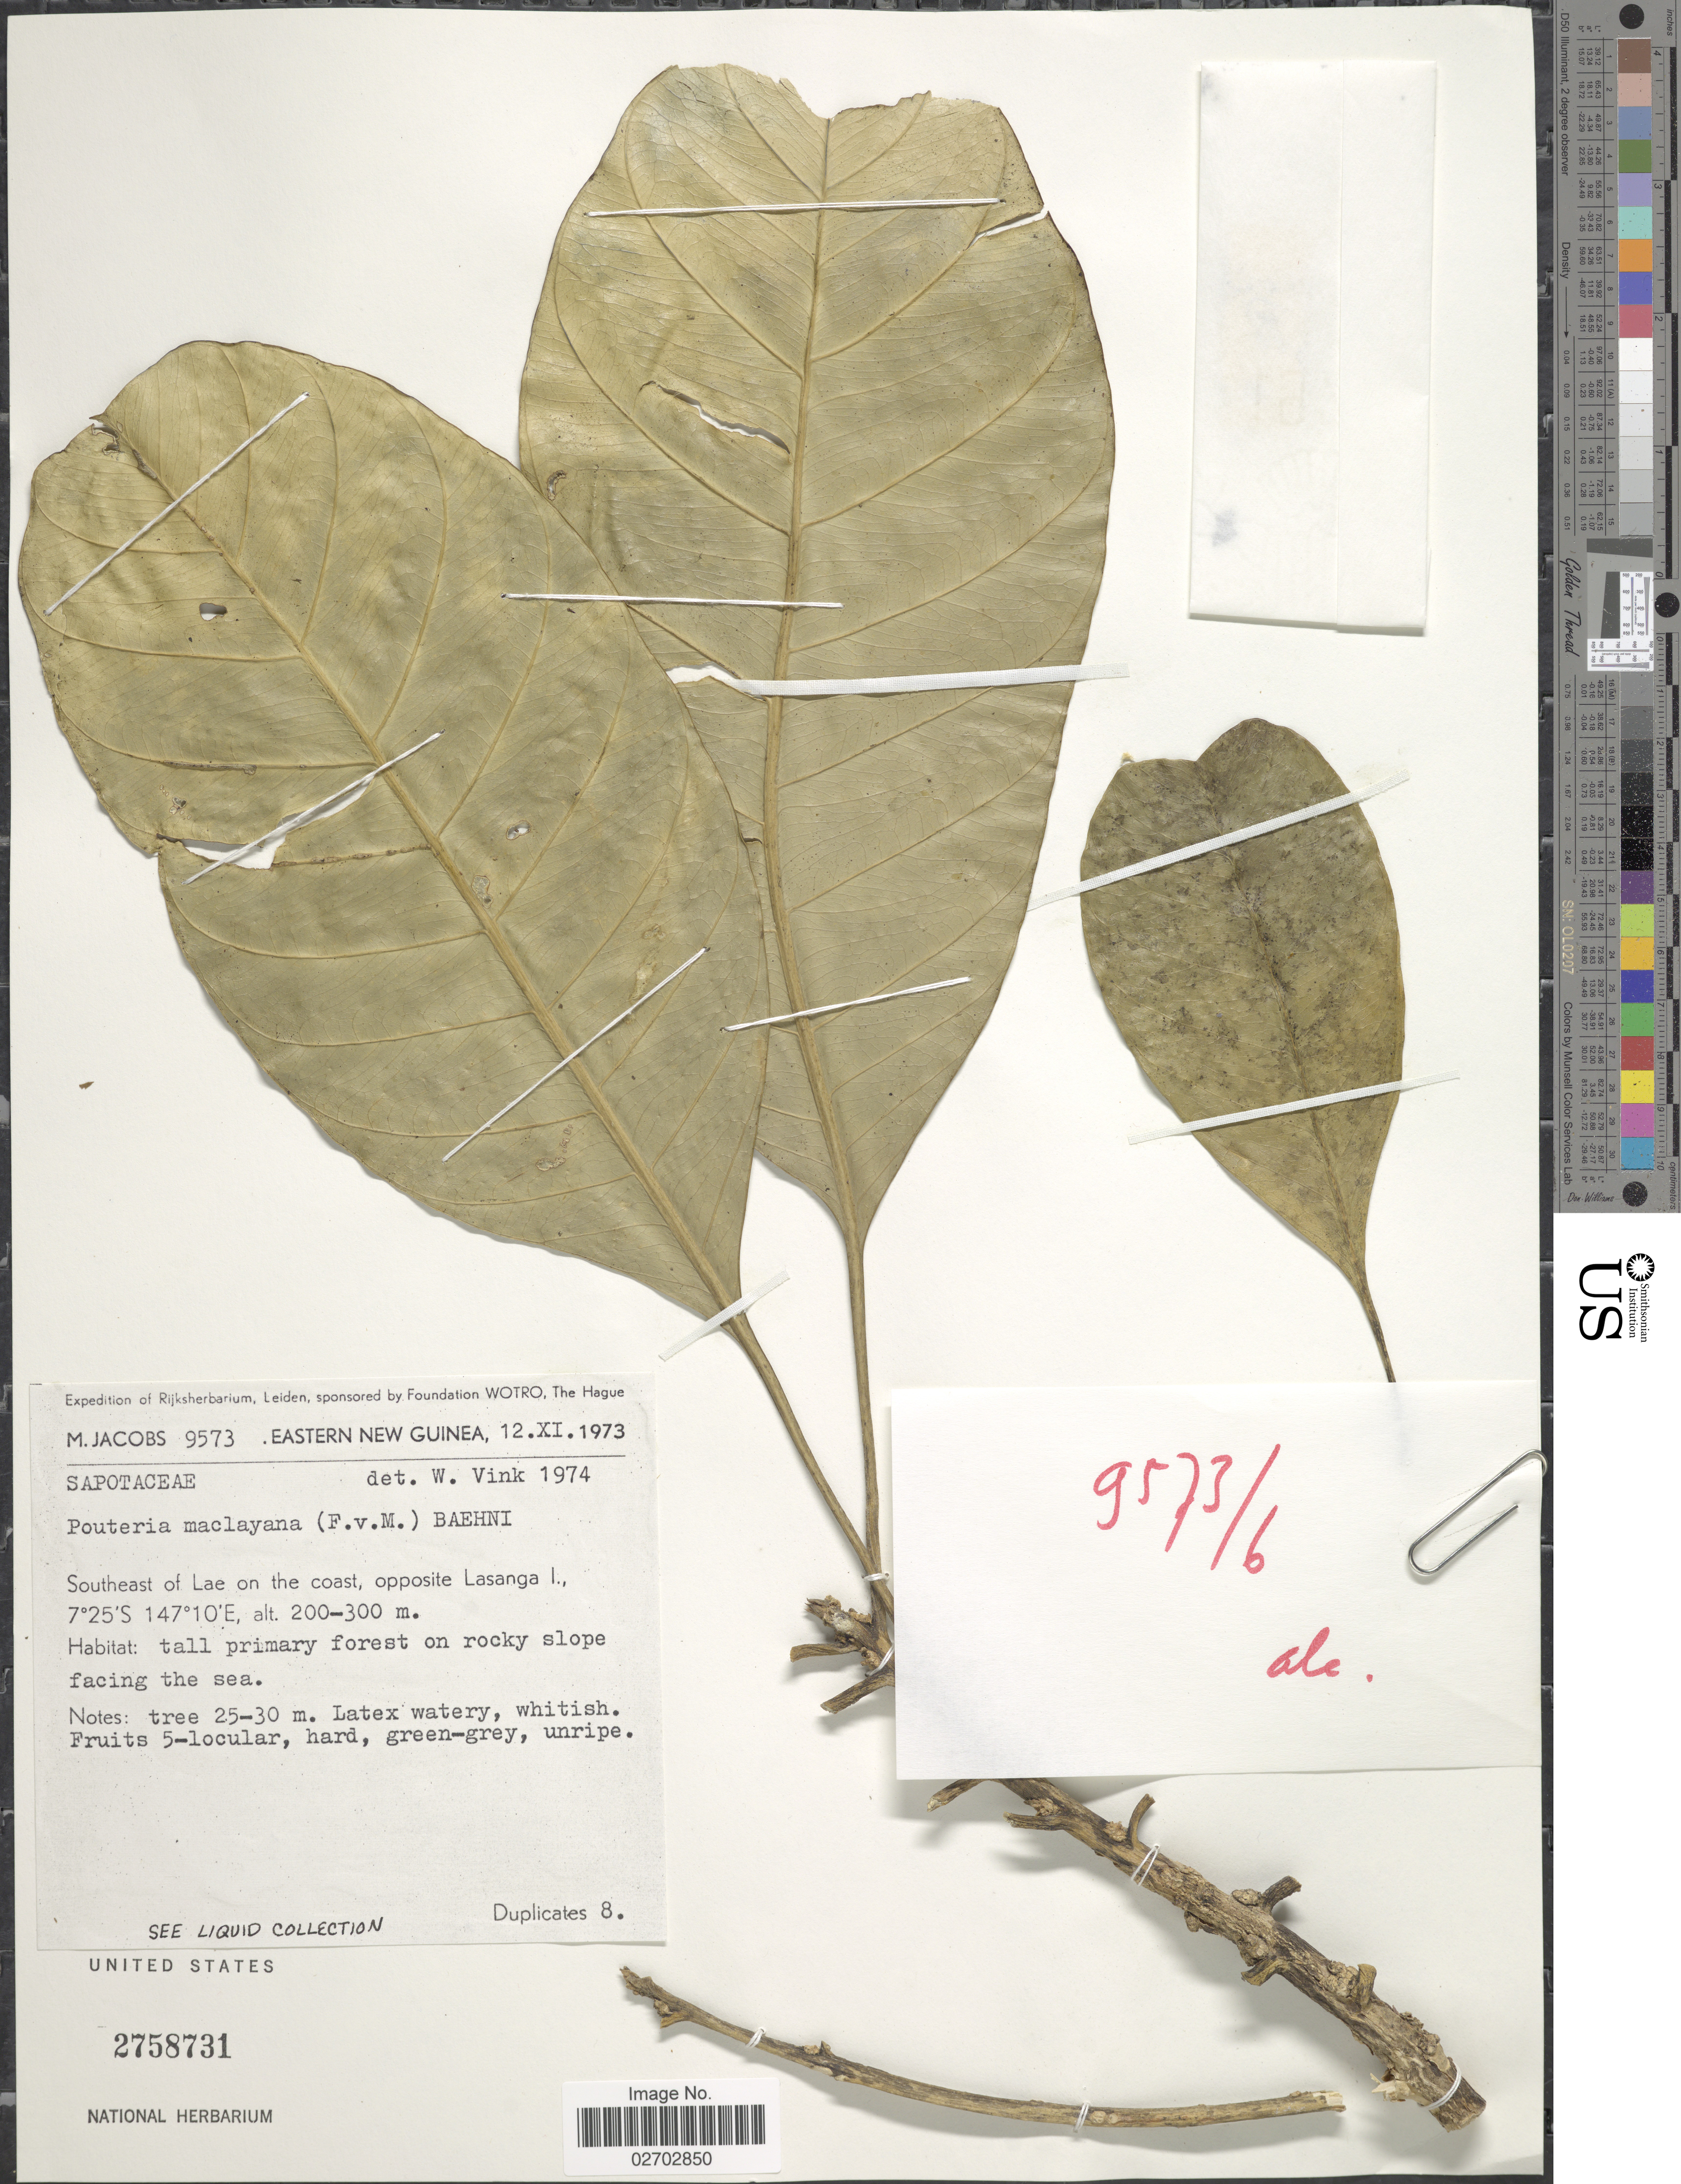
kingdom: Plantae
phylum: Tracheophyta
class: Magnoliopsida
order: Ericales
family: Sapotaceae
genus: Pouteria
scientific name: Pouteria maclayana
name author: (F. Muell.) Baehni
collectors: M. Jacobs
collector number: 9573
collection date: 1973-11-12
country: Papua New Guinea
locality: Eastern New Guinea, Southeast of Lae on the coast, opposite Lasanga I.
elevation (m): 200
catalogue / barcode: US 2758731